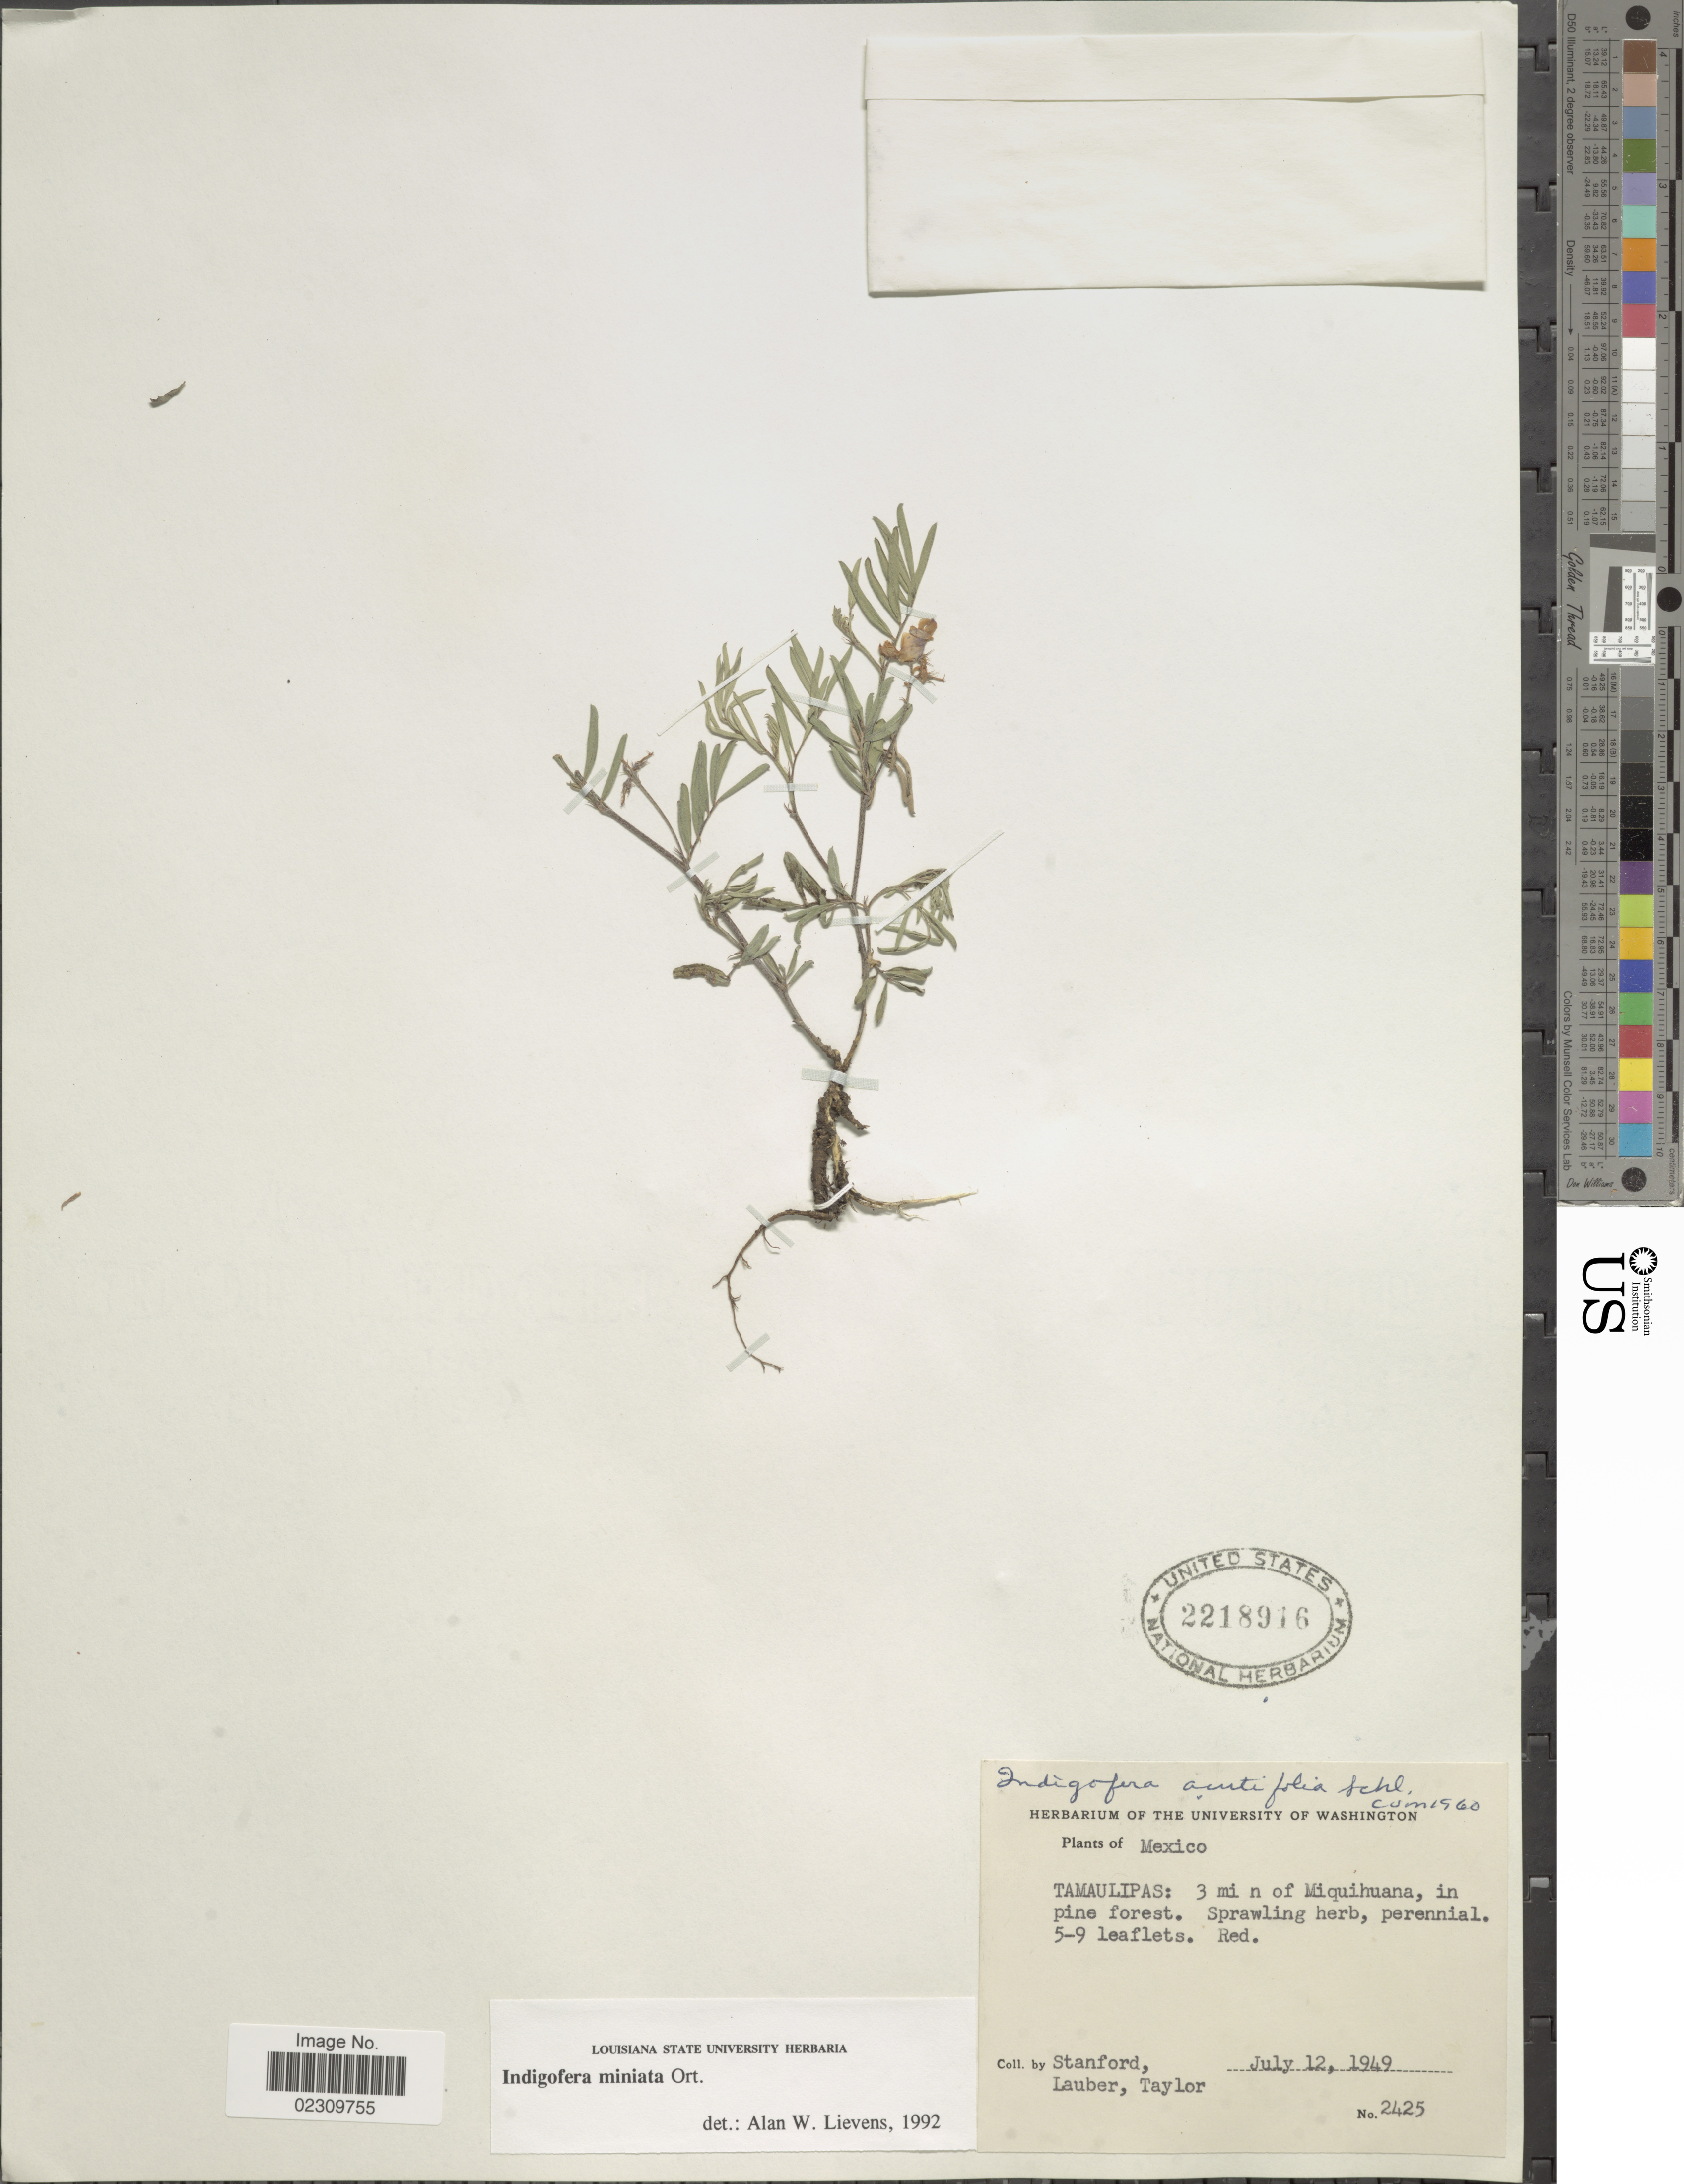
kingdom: Plantae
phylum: Tracheophyta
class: Magnoliopsida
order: Fabales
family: Fabaceae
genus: Indigofera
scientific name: Indigofera miniata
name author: Orteg.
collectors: -. Stanford, Lauber, -- & -- Taylor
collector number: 2425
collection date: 1949-07-12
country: Mexico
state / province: Tamaulipas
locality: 3 mi n of Miquihuana, in pine forest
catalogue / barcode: US 2218916